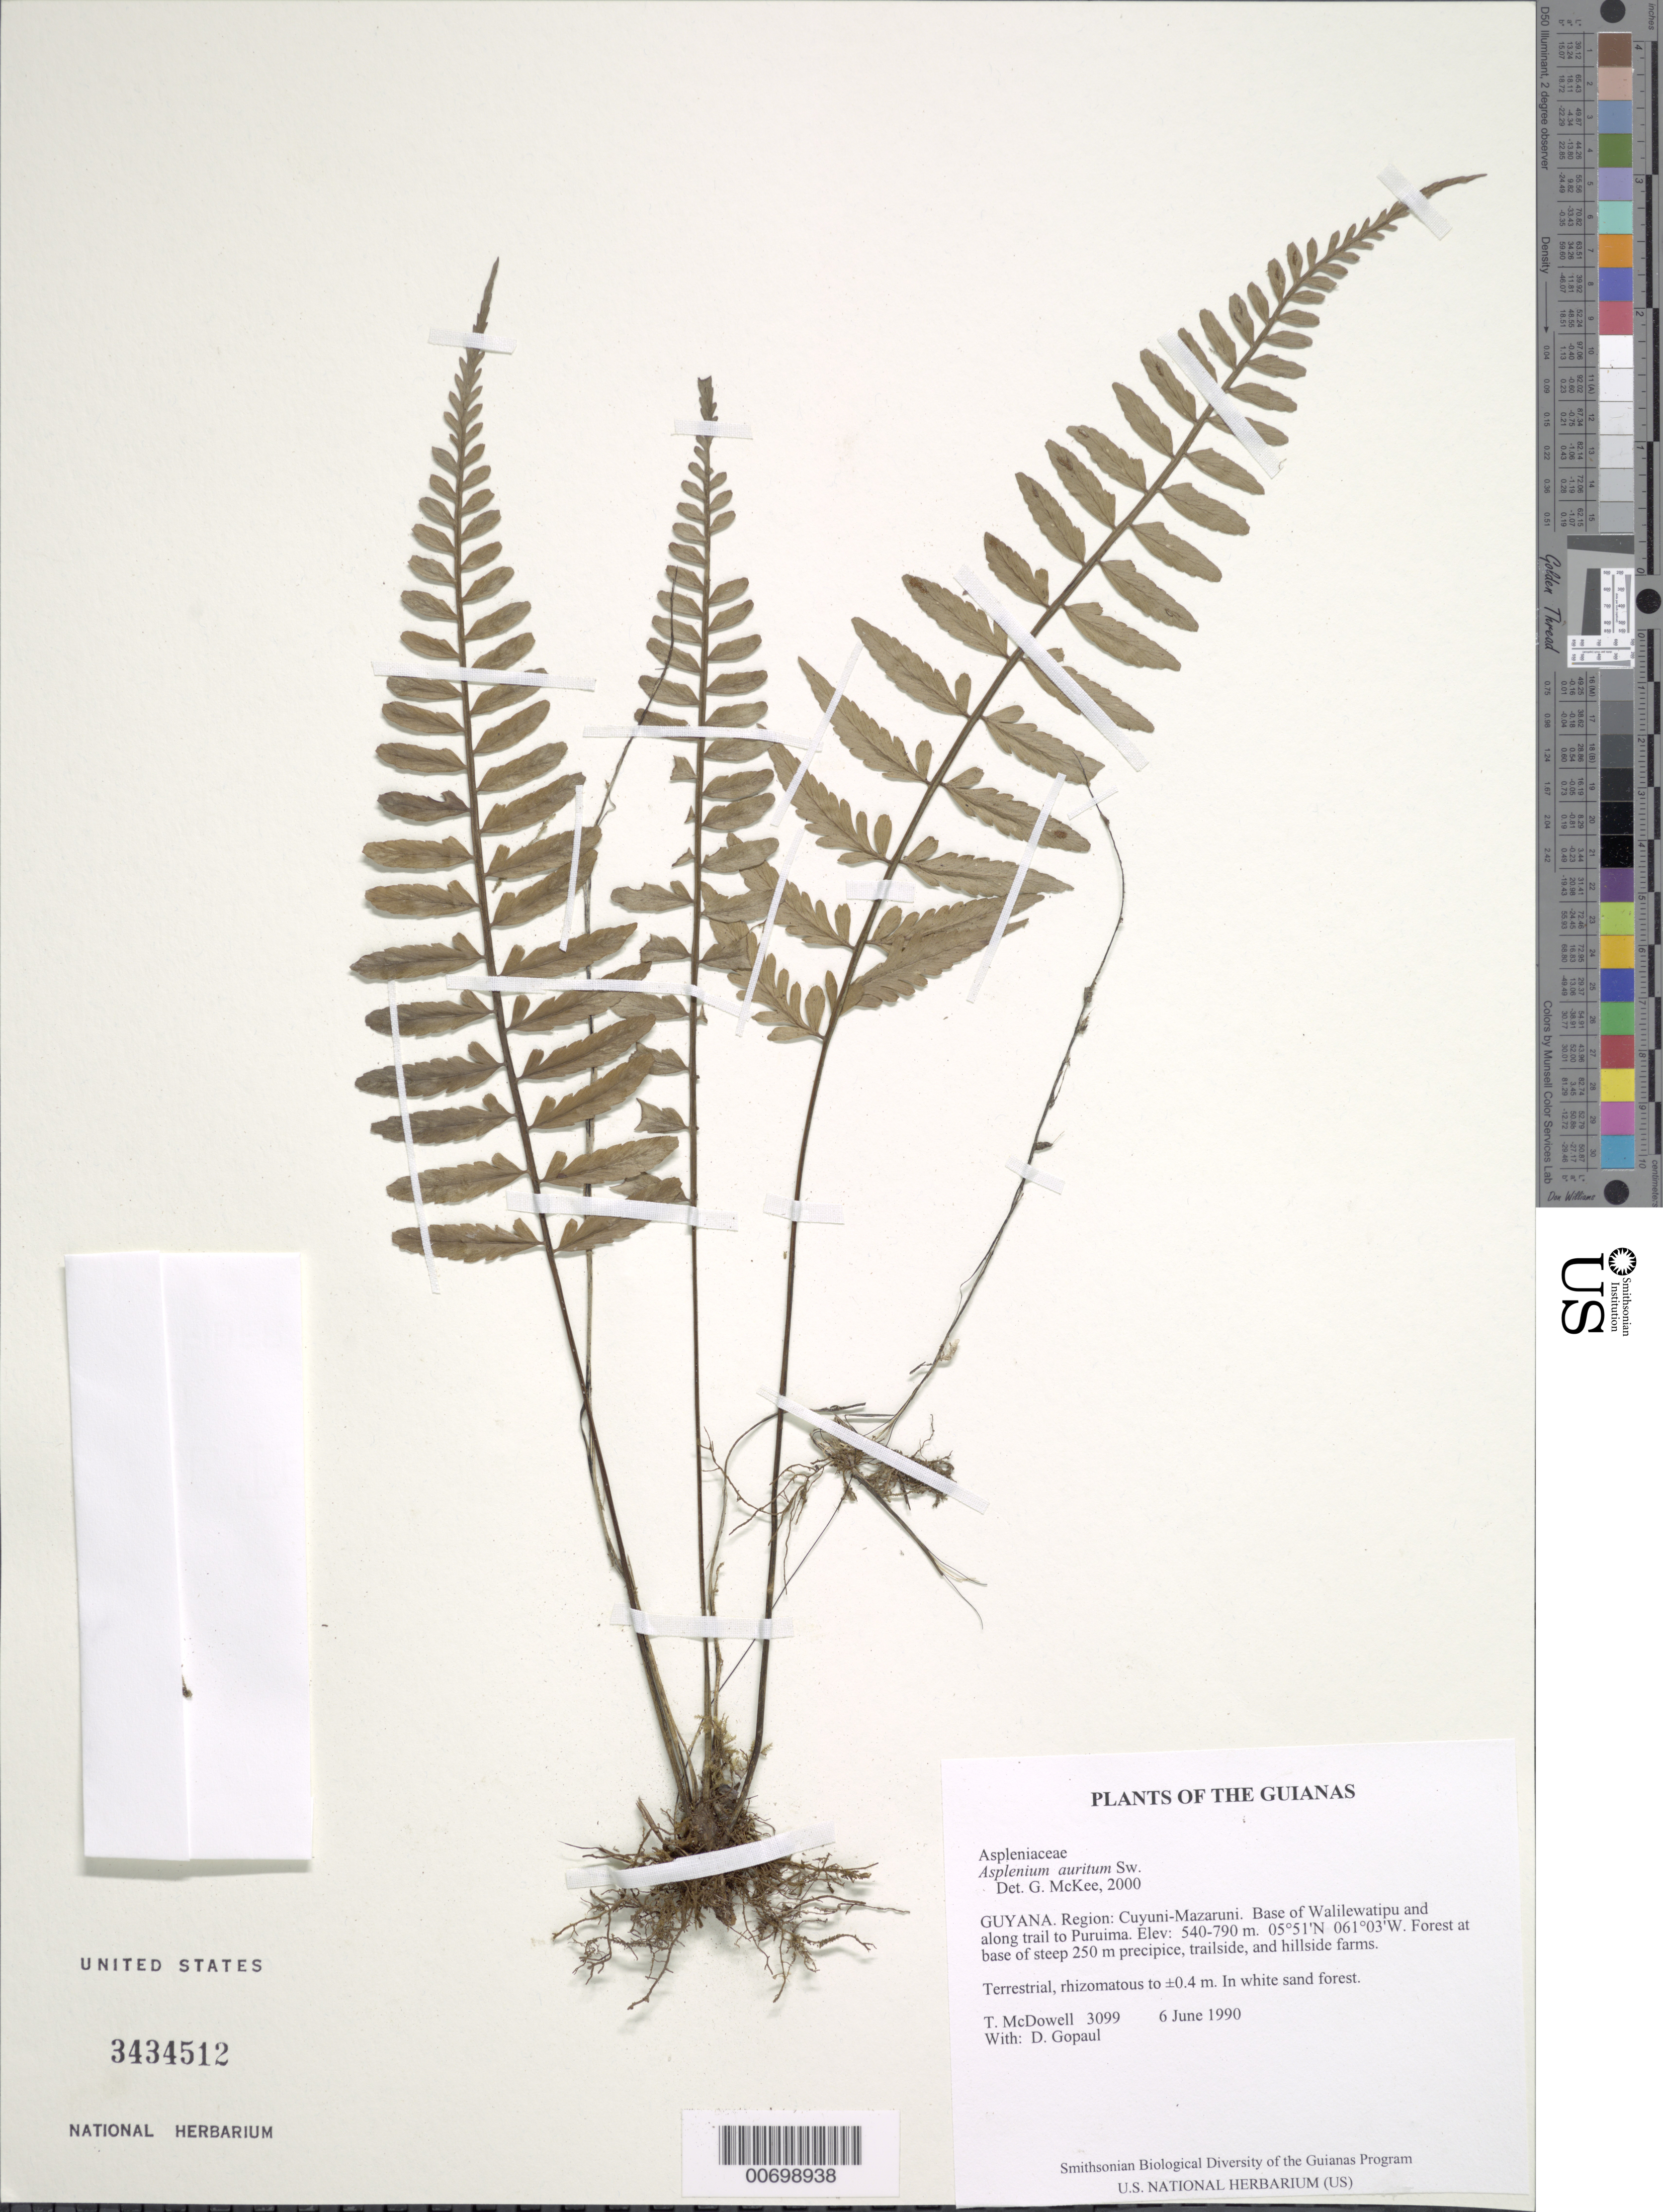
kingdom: Plantae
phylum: Tracheophyta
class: Polypodiopsida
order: Polypodiales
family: Aspleniaceae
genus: Asplenium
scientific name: Asplenium auritum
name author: Sw.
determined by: McKee, G. S., (US), NMNH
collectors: T. McDowell, D. Hughs & D. Gopaul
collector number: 3099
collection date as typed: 6 June 1990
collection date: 1990-06-06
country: Guyana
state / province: Cuyuni-Mazaruni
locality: Base of Walilewatipu and along trail to Paruima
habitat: Forest at base of steep 250 m precipice, trailside, and hillside farms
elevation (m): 540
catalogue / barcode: US 3434512